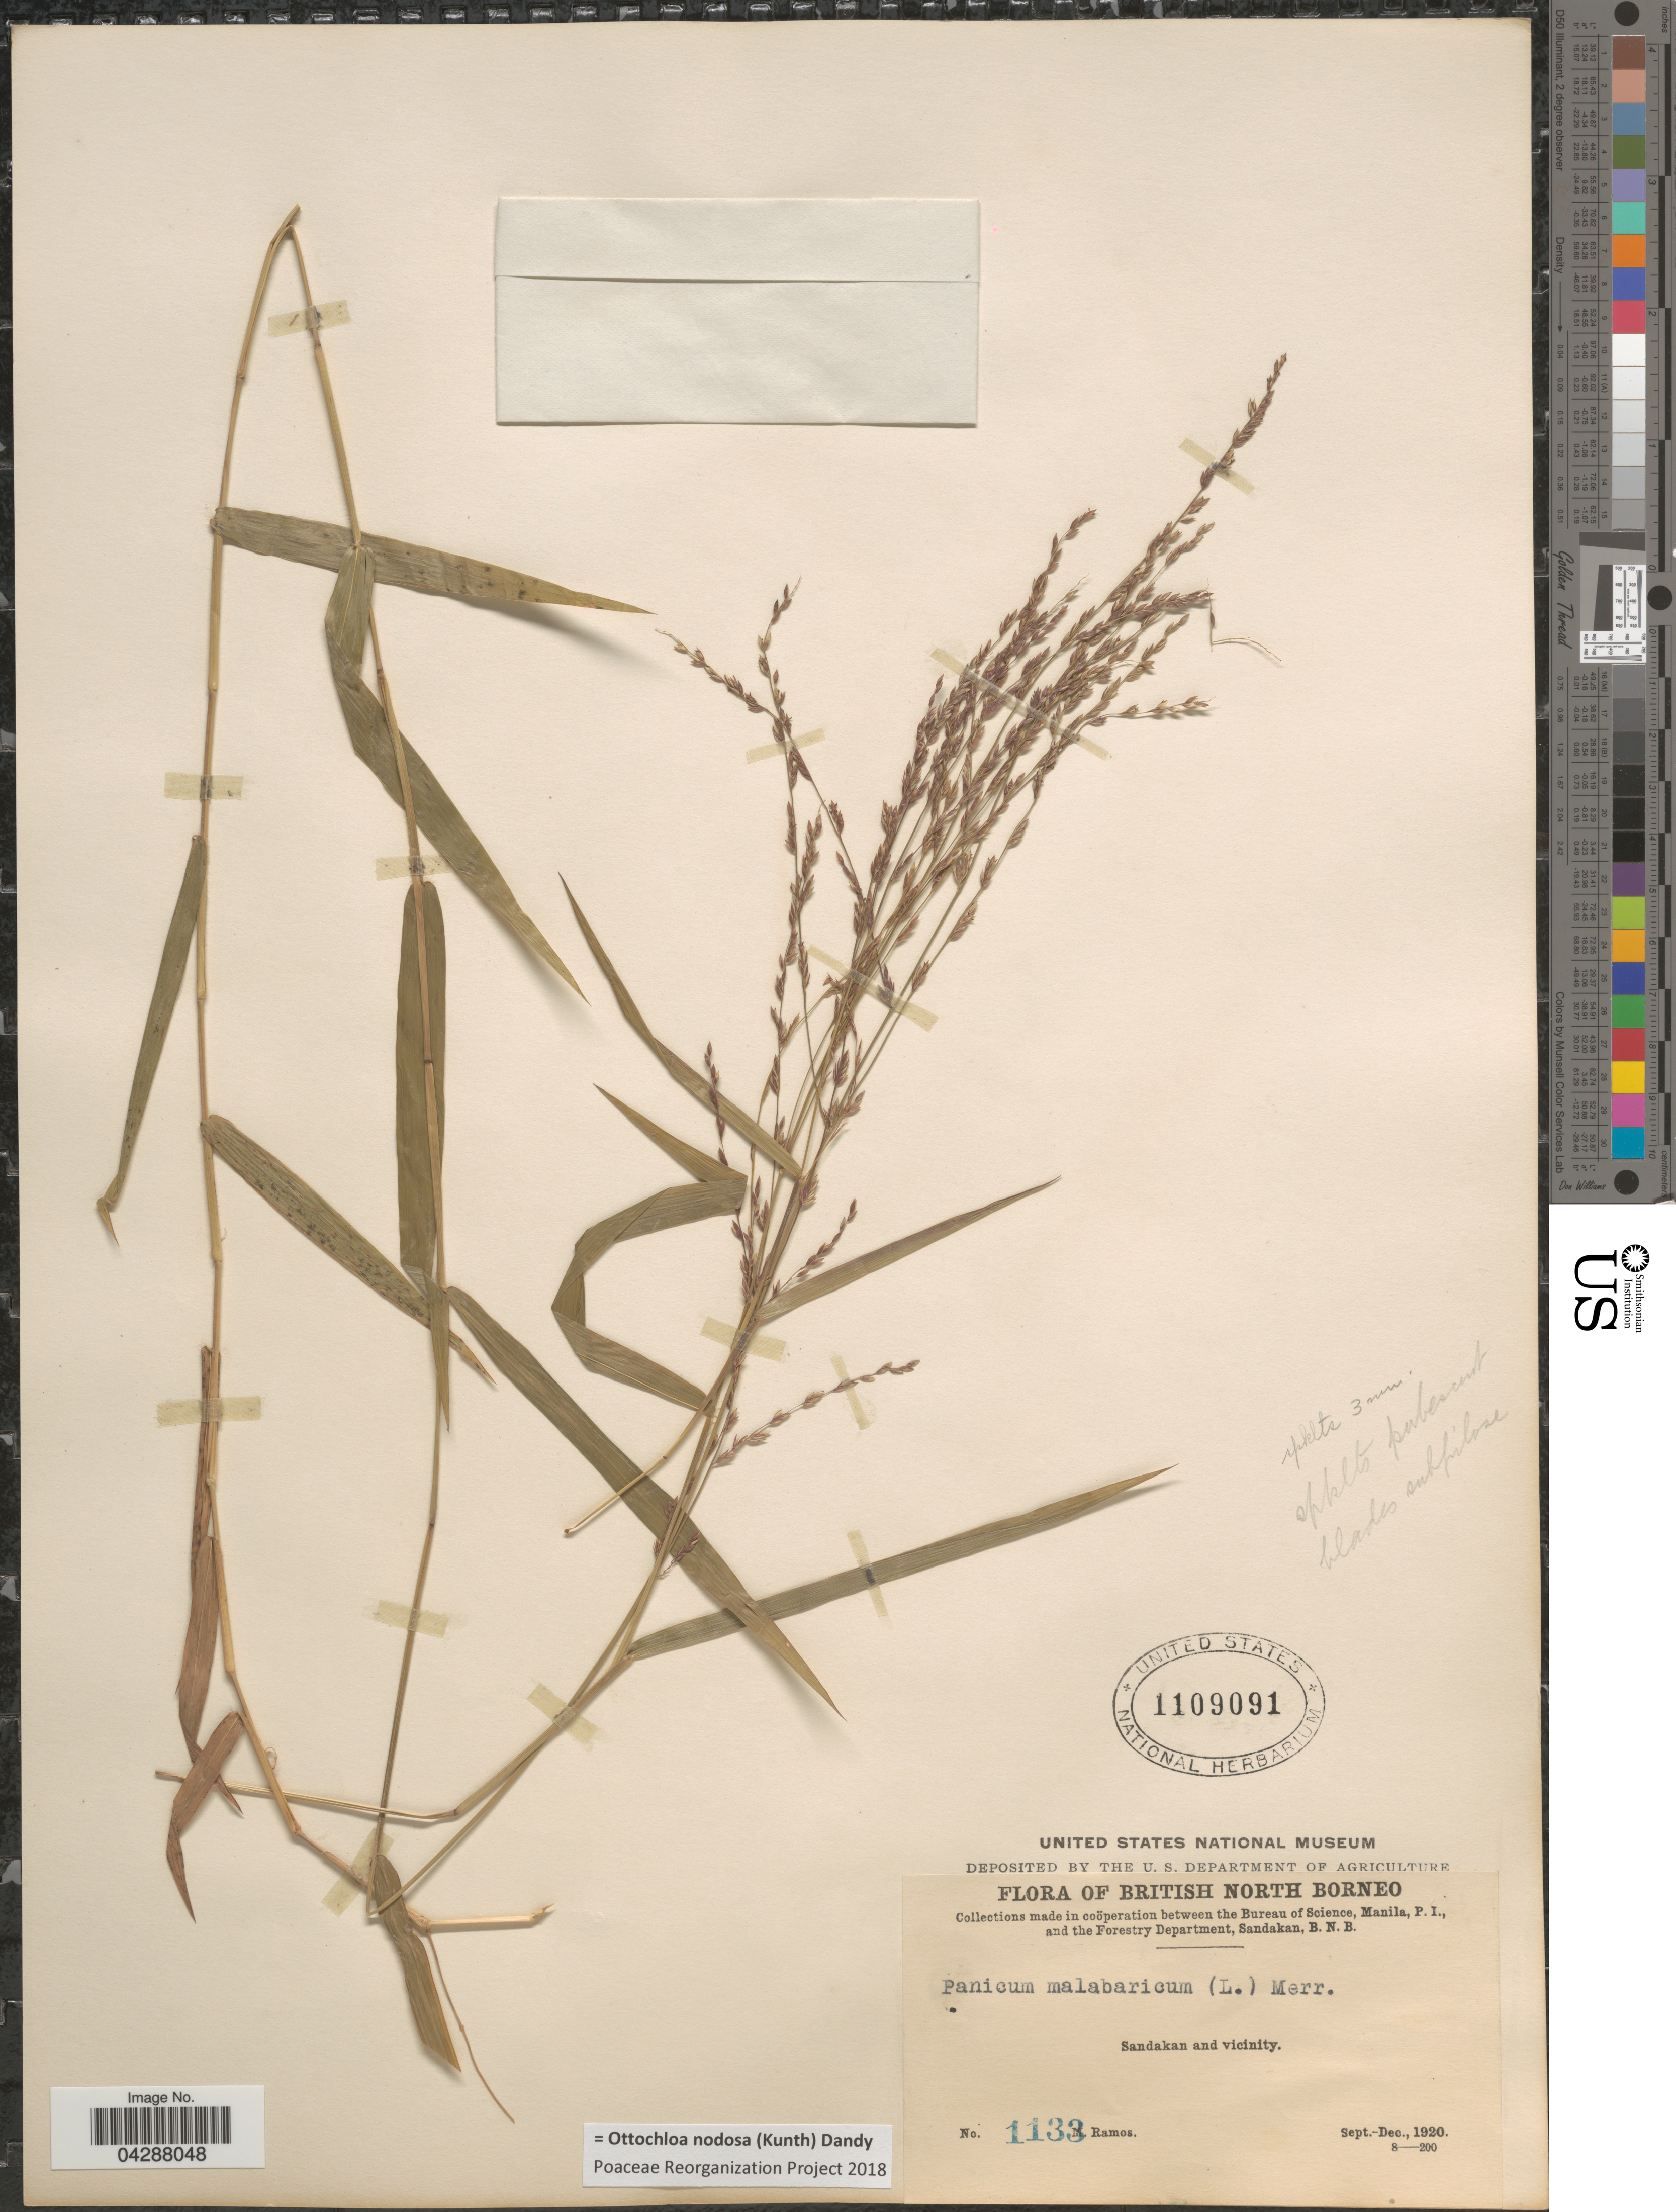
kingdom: Plantae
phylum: Tracheophyta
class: Liliopsida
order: Poales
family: Poaceae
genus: Ottochloa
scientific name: Ottochloa nodosa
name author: (Kunth) Dandy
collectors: M. Ramos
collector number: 1133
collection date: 1920-09/1920-12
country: Malaysia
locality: British North Borneo. Sandakan and vicinity.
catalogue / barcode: US 1109091